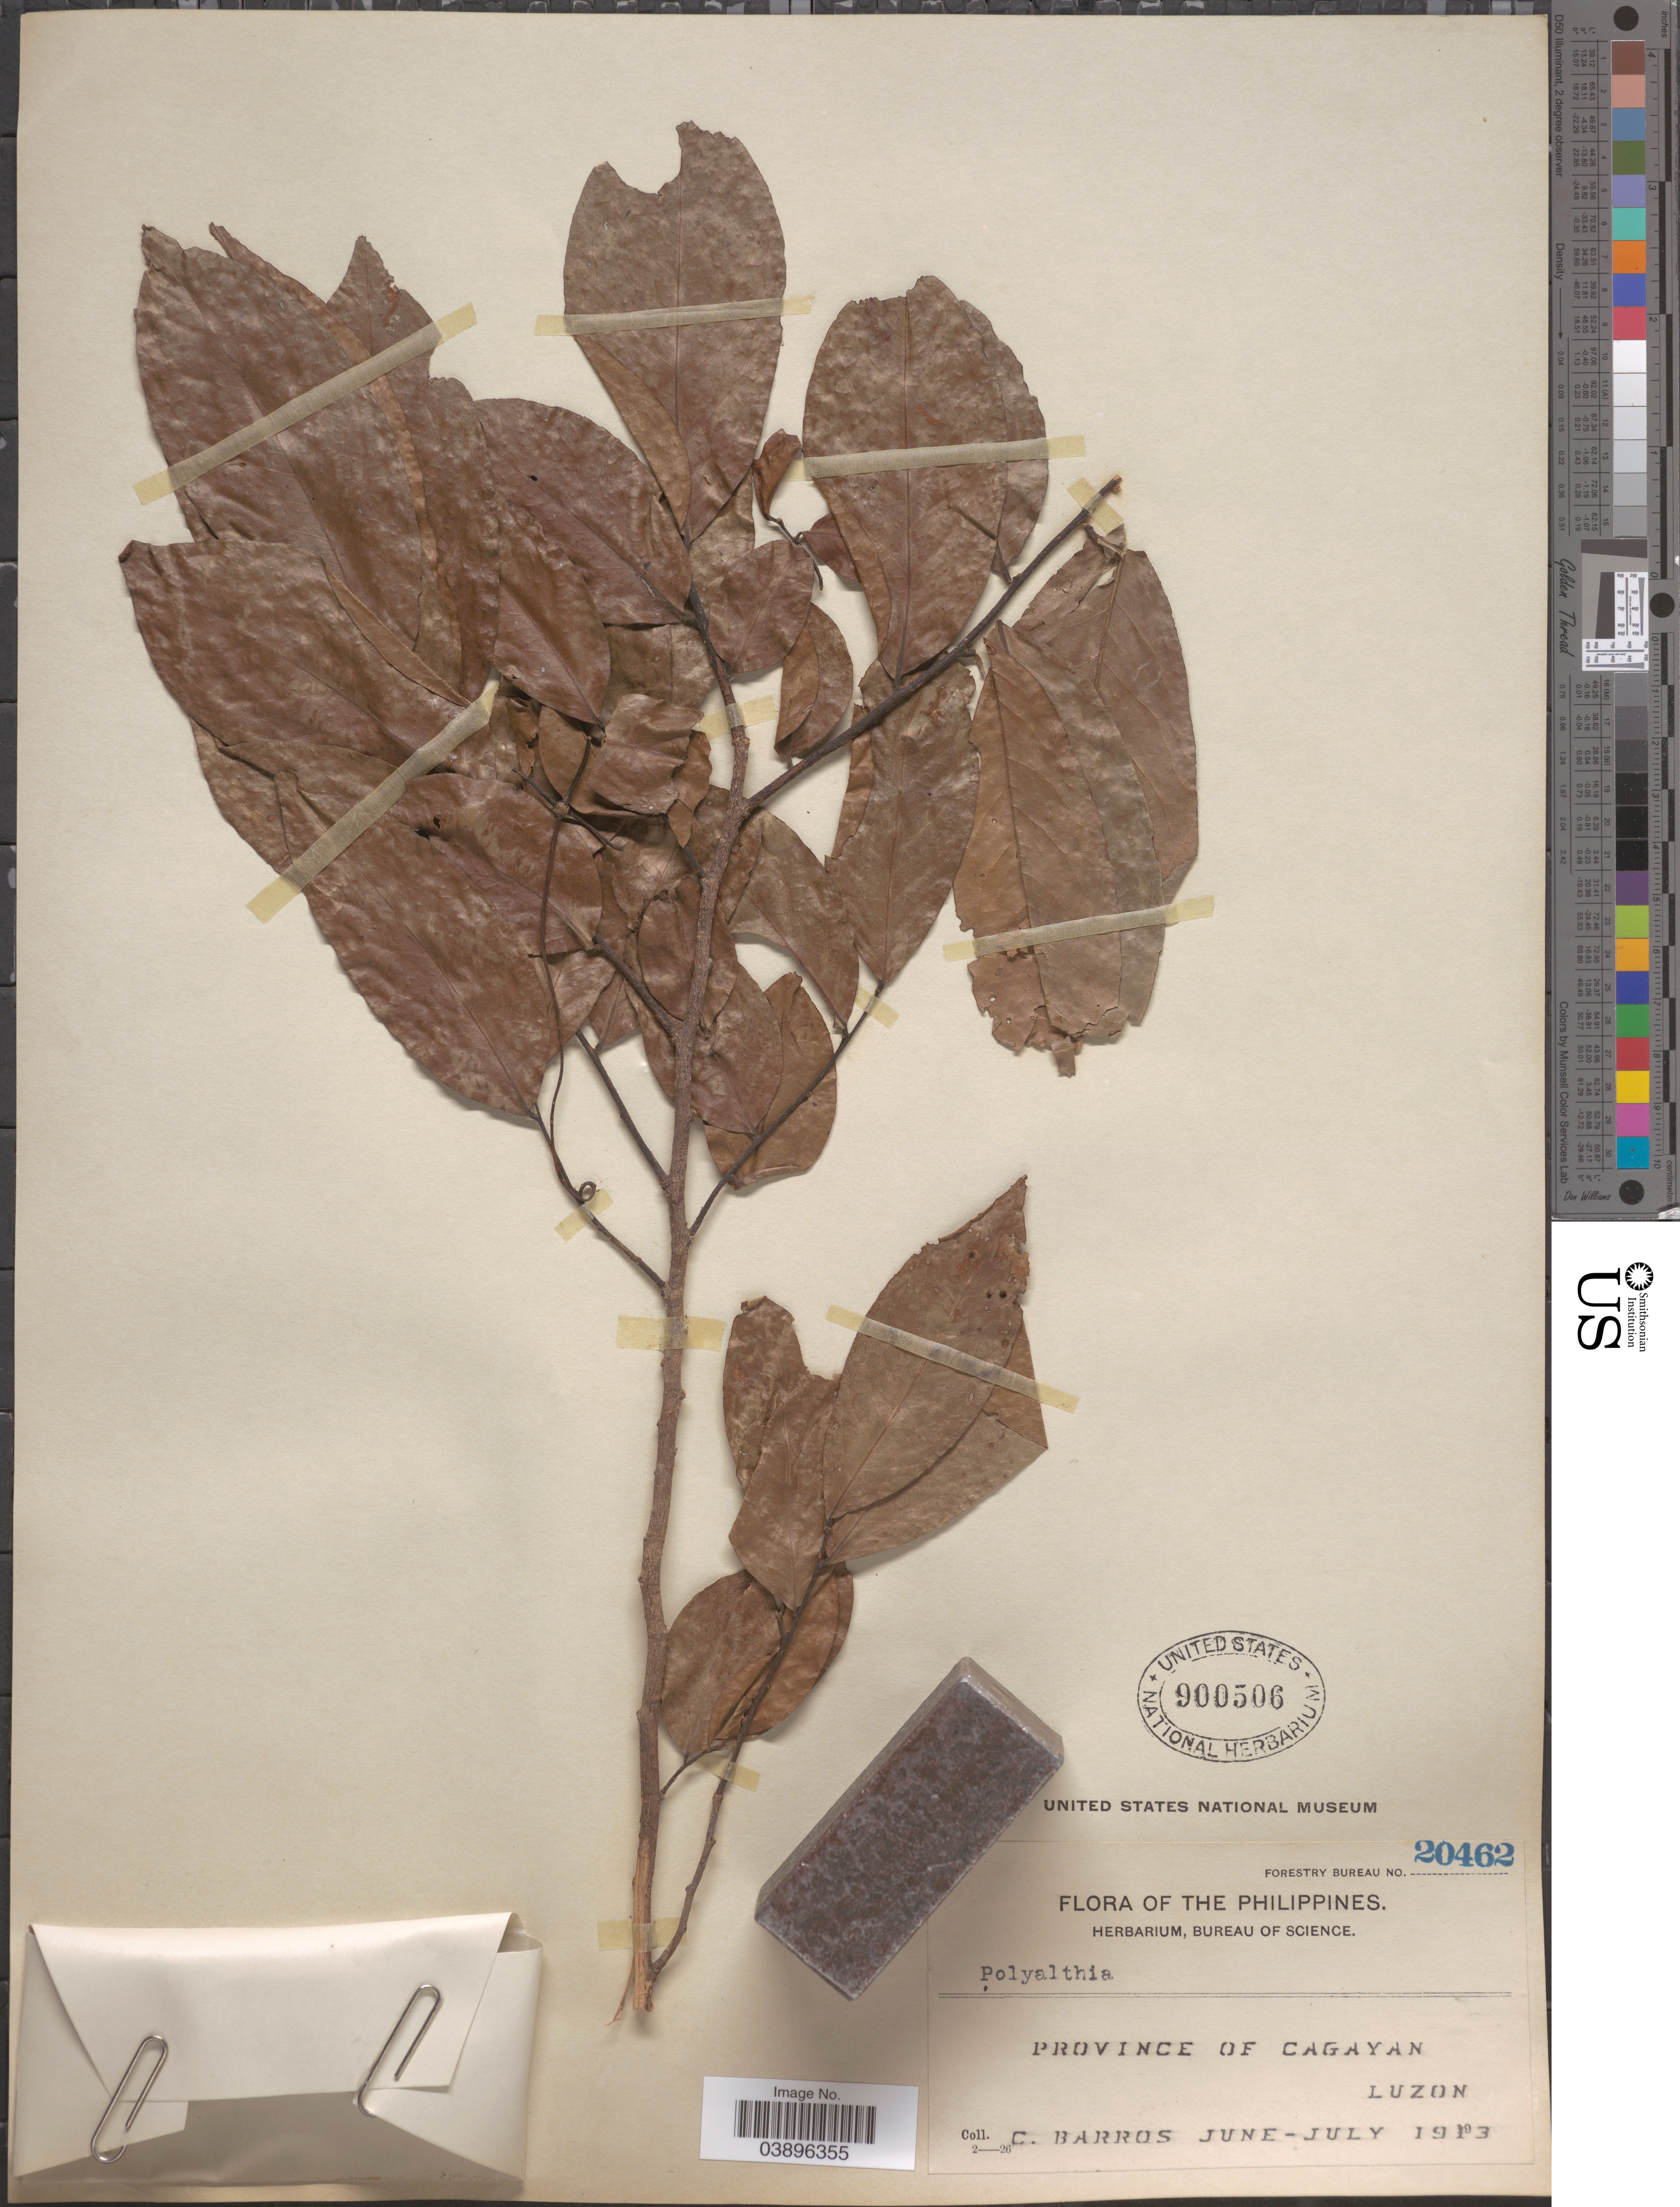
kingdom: Plantae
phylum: Tracheophyta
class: Magnoliopsida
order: Magnoliales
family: Annonaceae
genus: Polyalthia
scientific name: Polyalthia sp.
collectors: C. Ramos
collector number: Forestry Bureau 20462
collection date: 1913-06/1913-07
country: Philippines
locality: Province of Cagayan, Luzon.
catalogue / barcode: US 900506